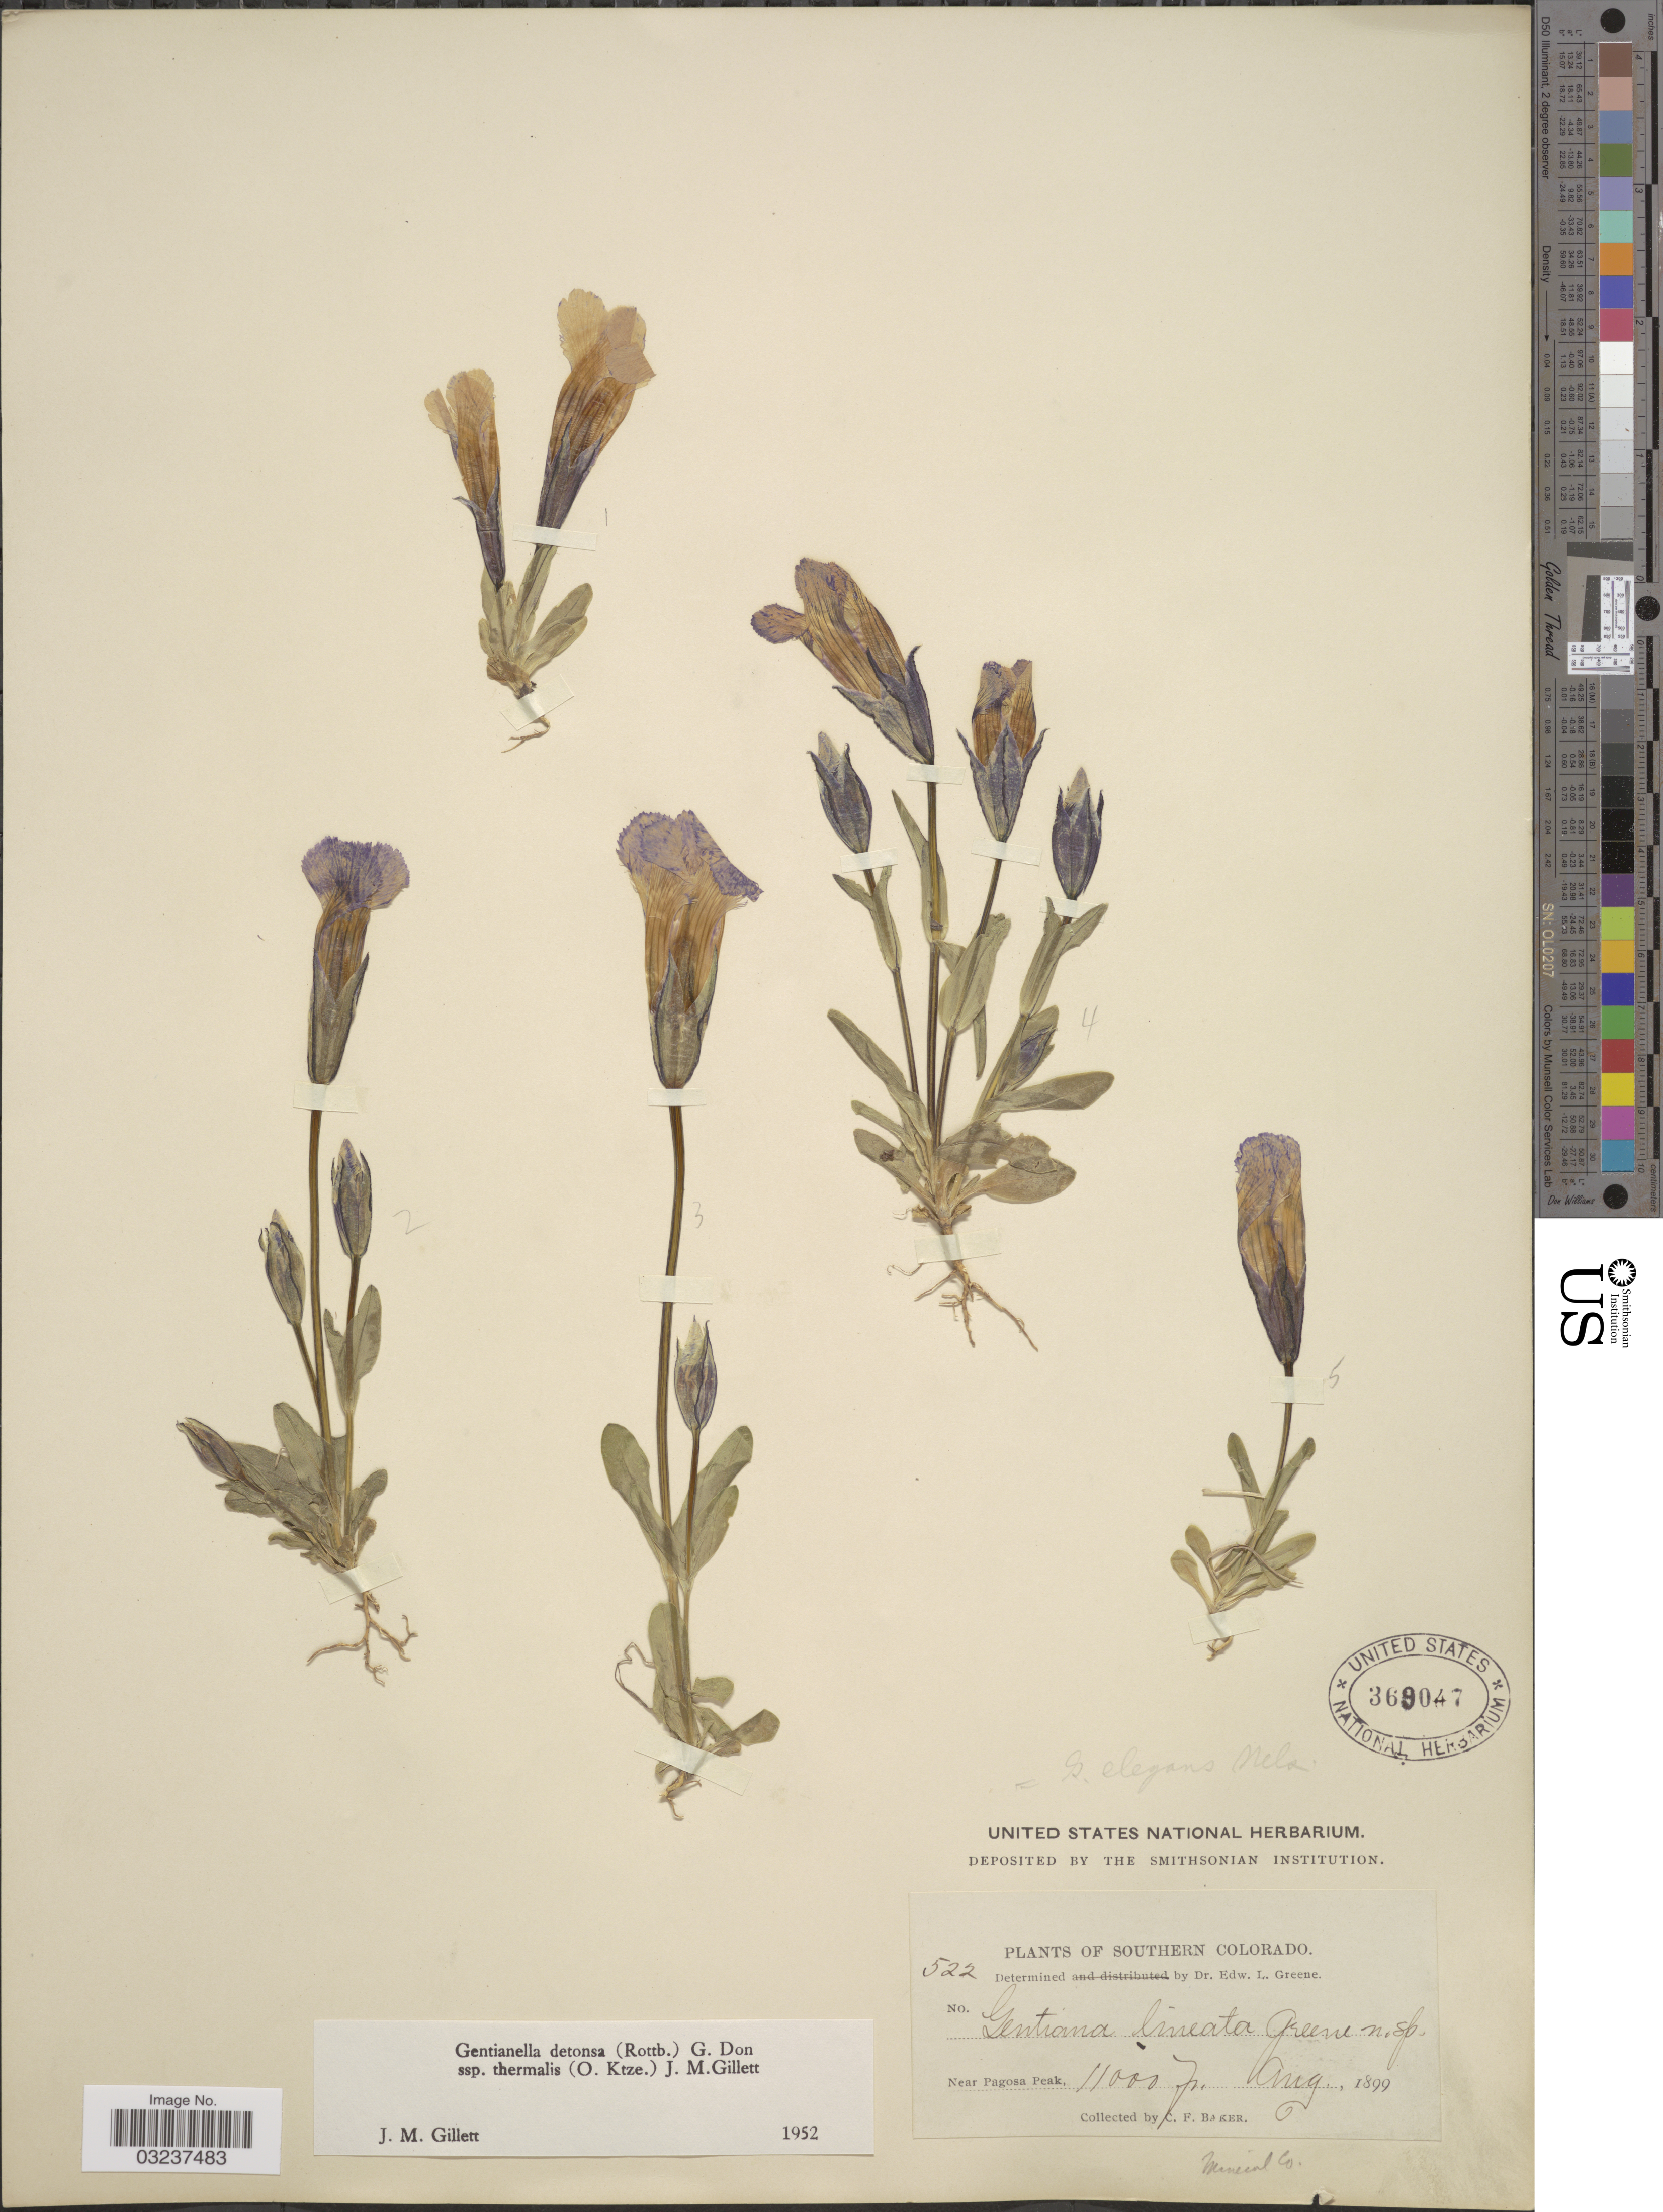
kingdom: Plantae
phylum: Tracheophyta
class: Magnoliopsida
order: Gentianales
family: Gentianaceae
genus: Gentianella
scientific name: Gentianella detonsa subsp. elegans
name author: (A. Gray) J.M. Gillett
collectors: C. F. Baker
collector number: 522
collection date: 1899-08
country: United States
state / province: Colorado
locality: Southern Colorado, Near Pagosa Peak. Mineral Co.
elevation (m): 3353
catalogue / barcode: US 369047